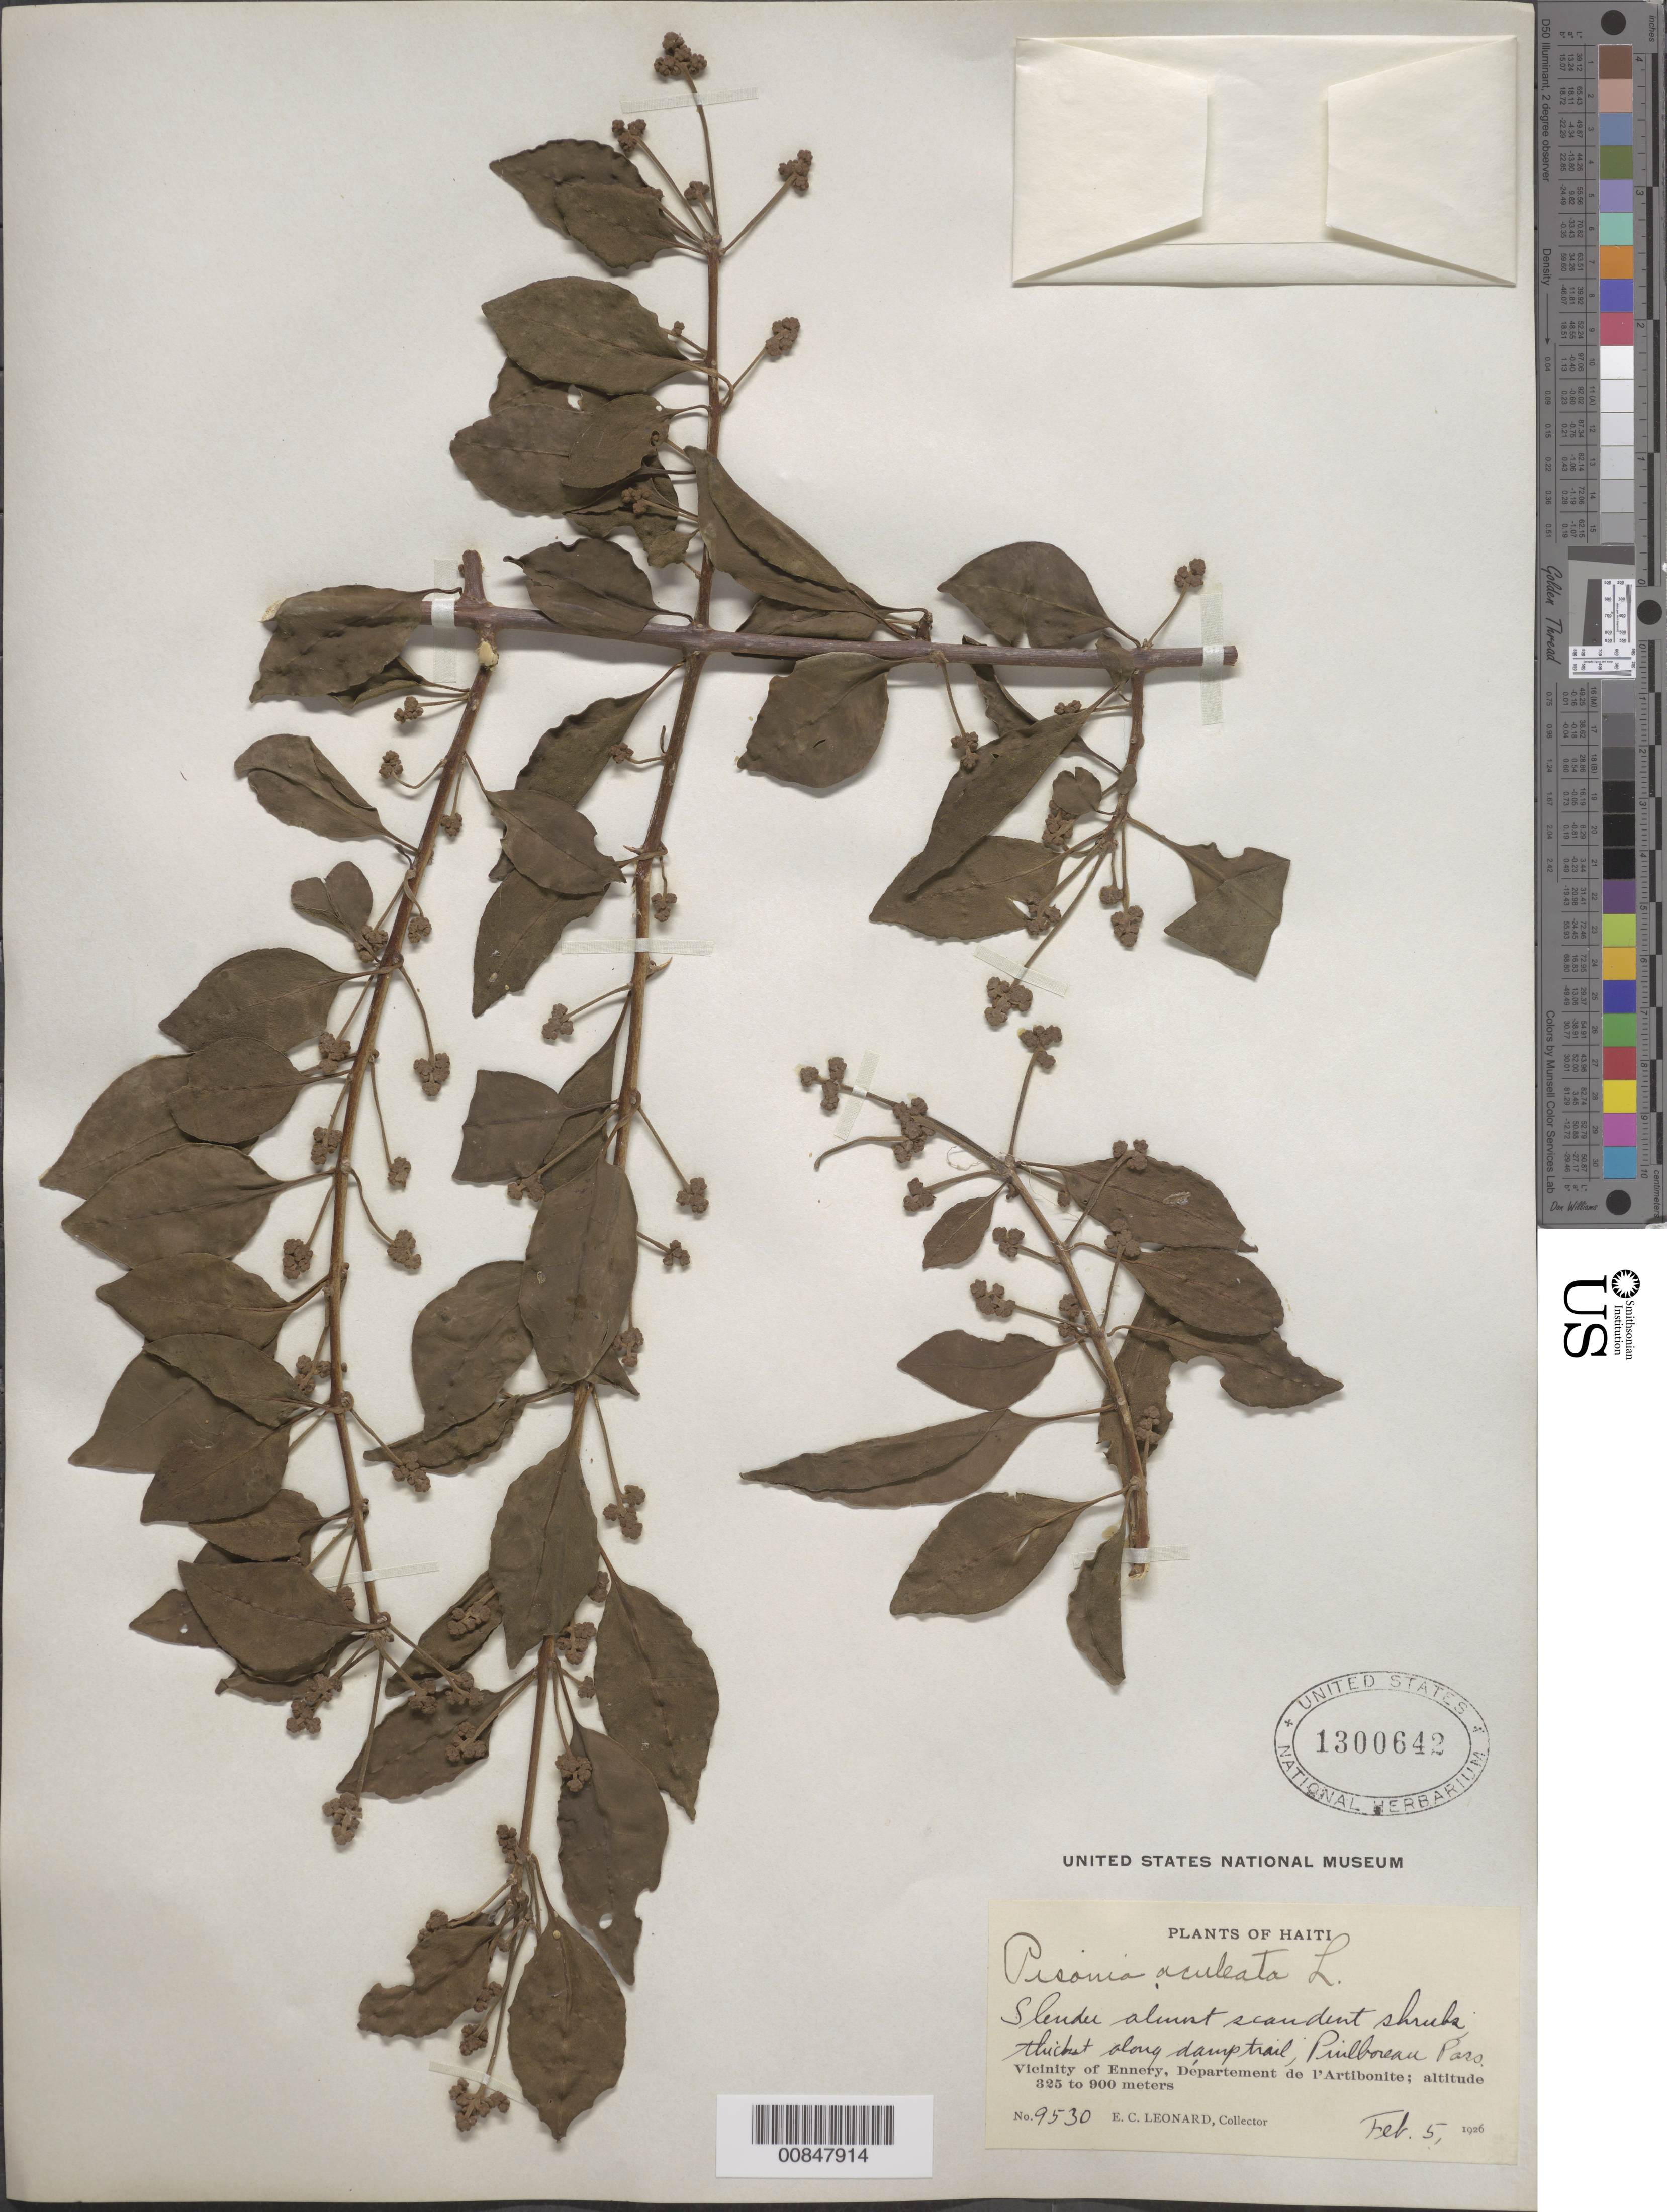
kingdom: Plantae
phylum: Tracheophyta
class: Magnoliopsida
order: Caryophyllales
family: Nyctaginaceae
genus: Pisonia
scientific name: Pisonia aculeata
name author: L.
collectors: E. C. Leonard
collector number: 9530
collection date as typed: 05 Feb 1926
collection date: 1926-02-05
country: Haiti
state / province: Artibonite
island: Hispaniola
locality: Vicinity of Ennery. Puilboreau Pass.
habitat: Thicket along damp trail.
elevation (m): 325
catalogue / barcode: US 1300642